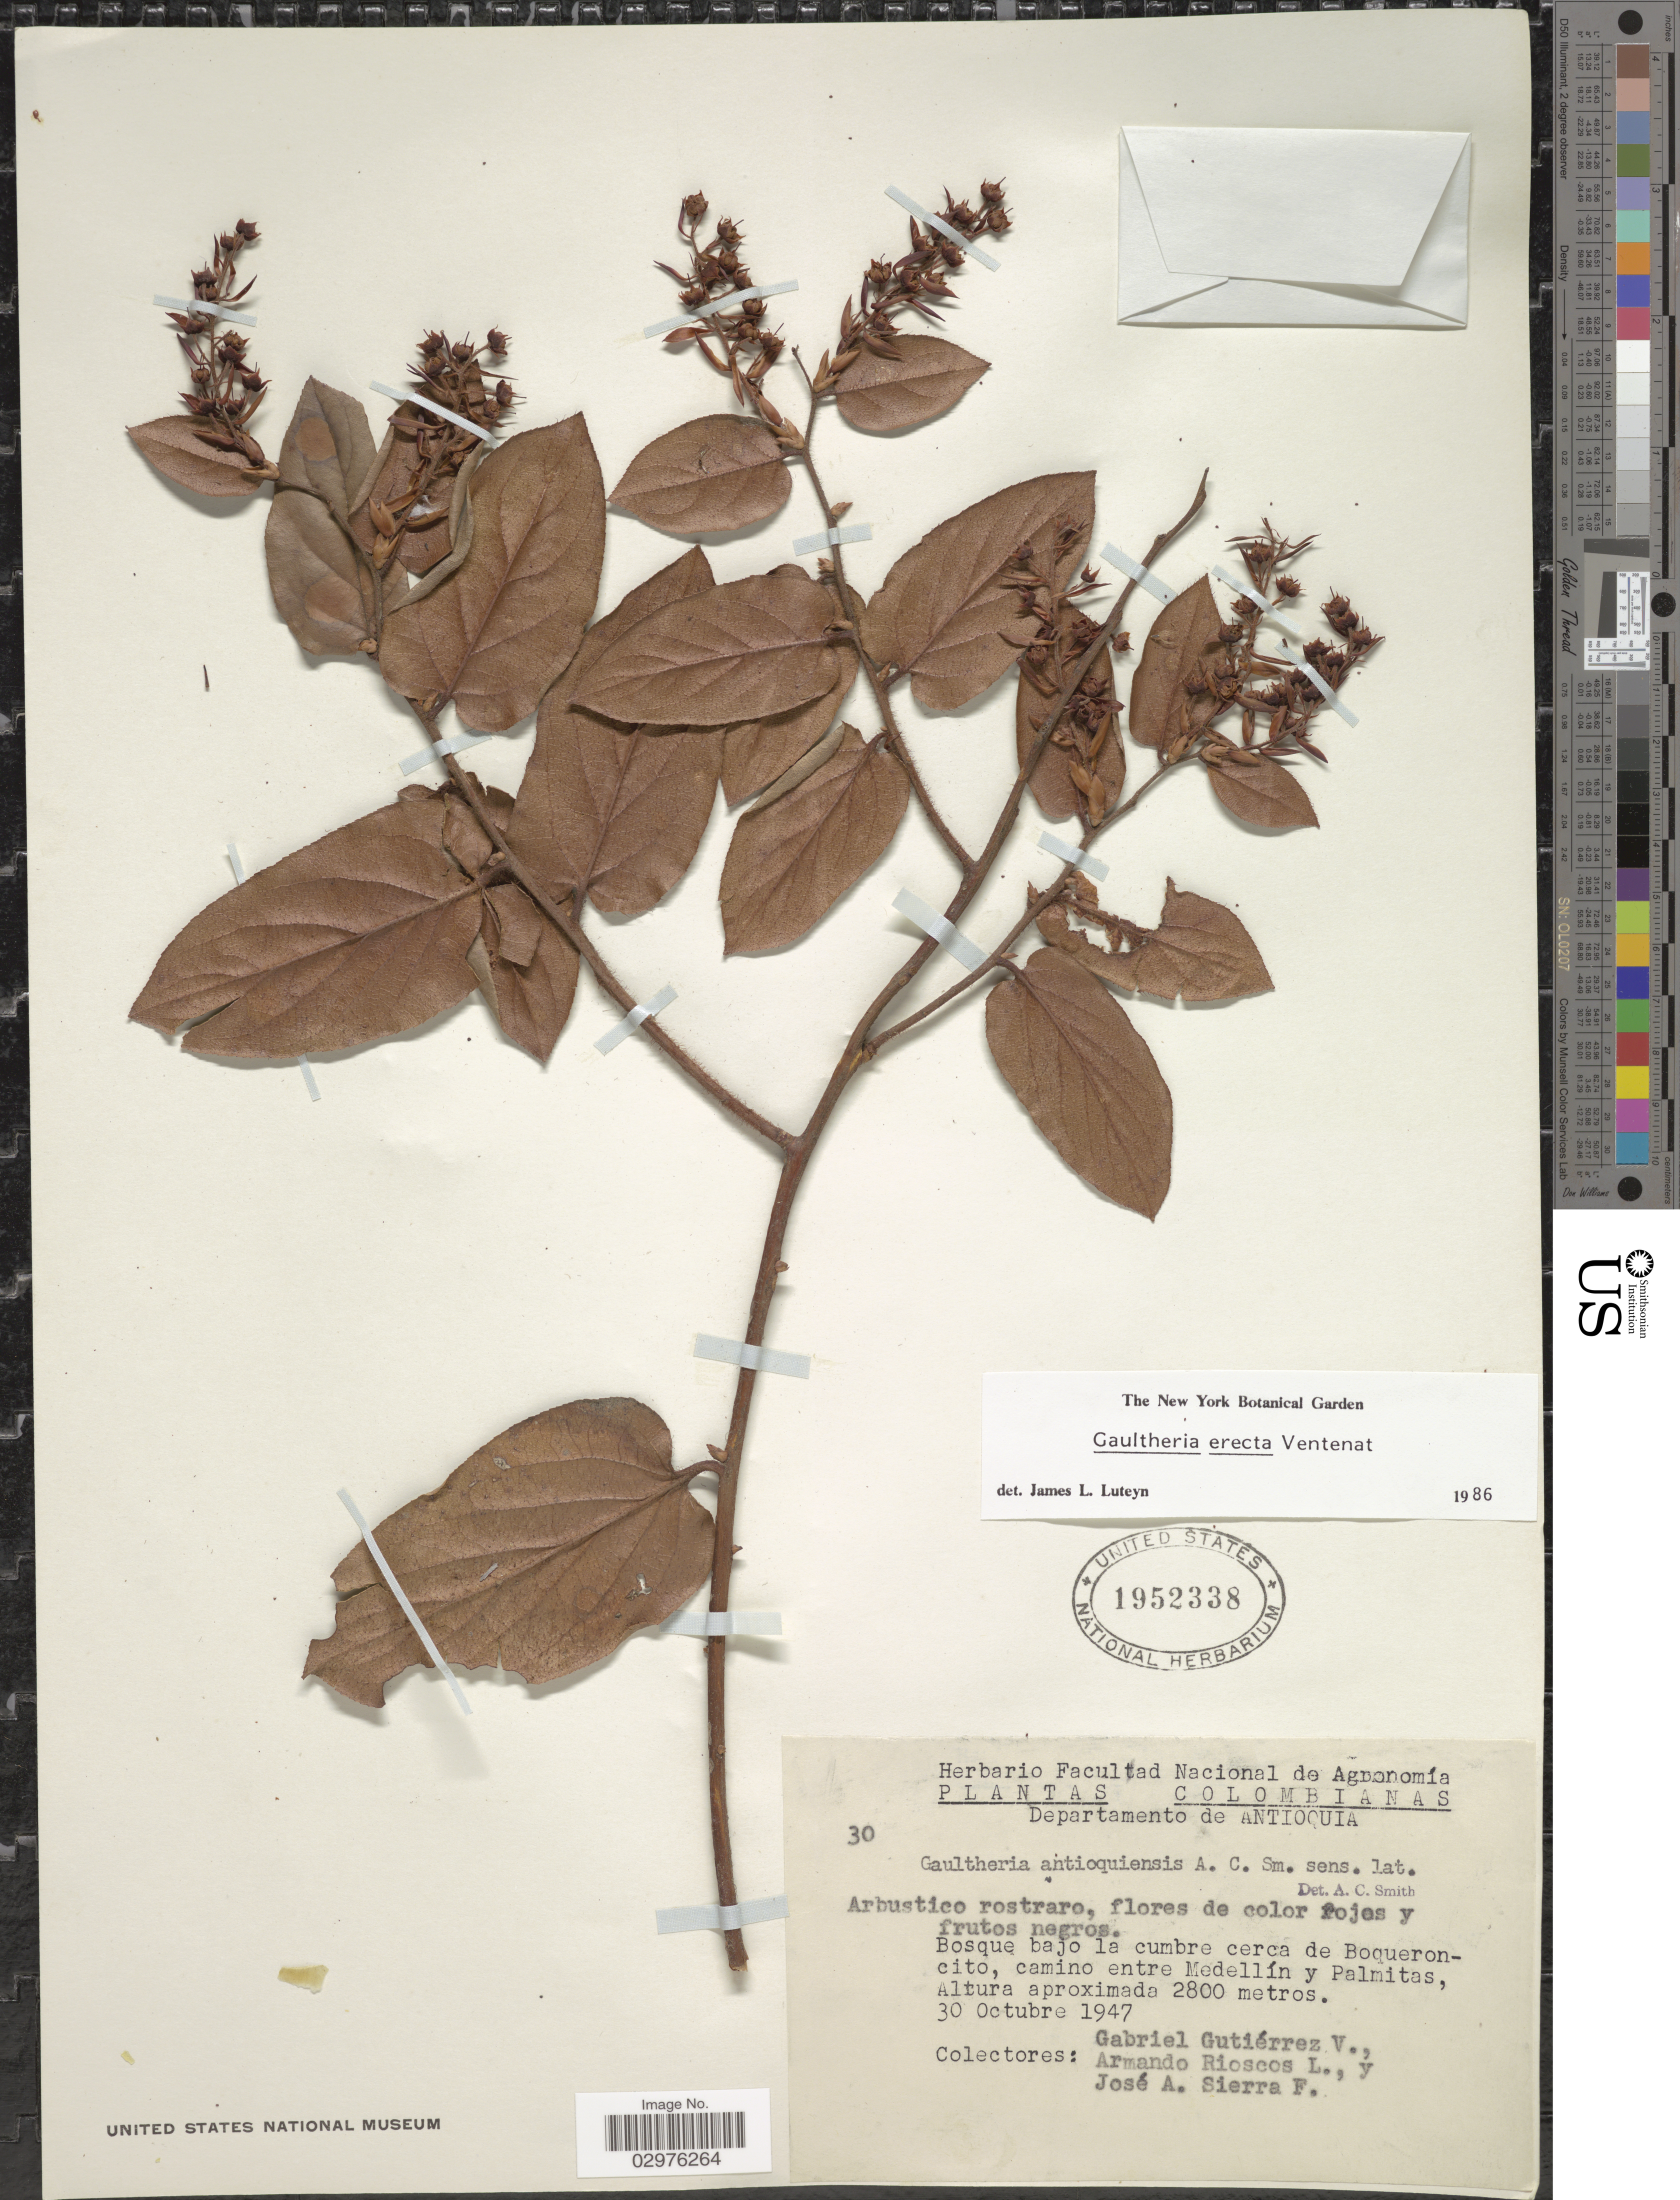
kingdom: Plantae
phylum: Tracheophyta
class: Magnoliopsida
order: Ericales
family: Ericaceae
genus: Gaultheria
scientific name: Gaultheria erecta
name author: Vent.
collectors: G. Gutiérrez V., A. Rioscos L. & J. Sierra F.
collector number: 30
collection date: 1947-10-30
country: Colombia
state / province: Antioquia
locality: Departamento de Antioquia. Bosque bajo la cumbre cerca de Boqueroncito, camino entre Medellín y Palmitas.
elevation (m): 2800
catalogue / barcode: US 1952338